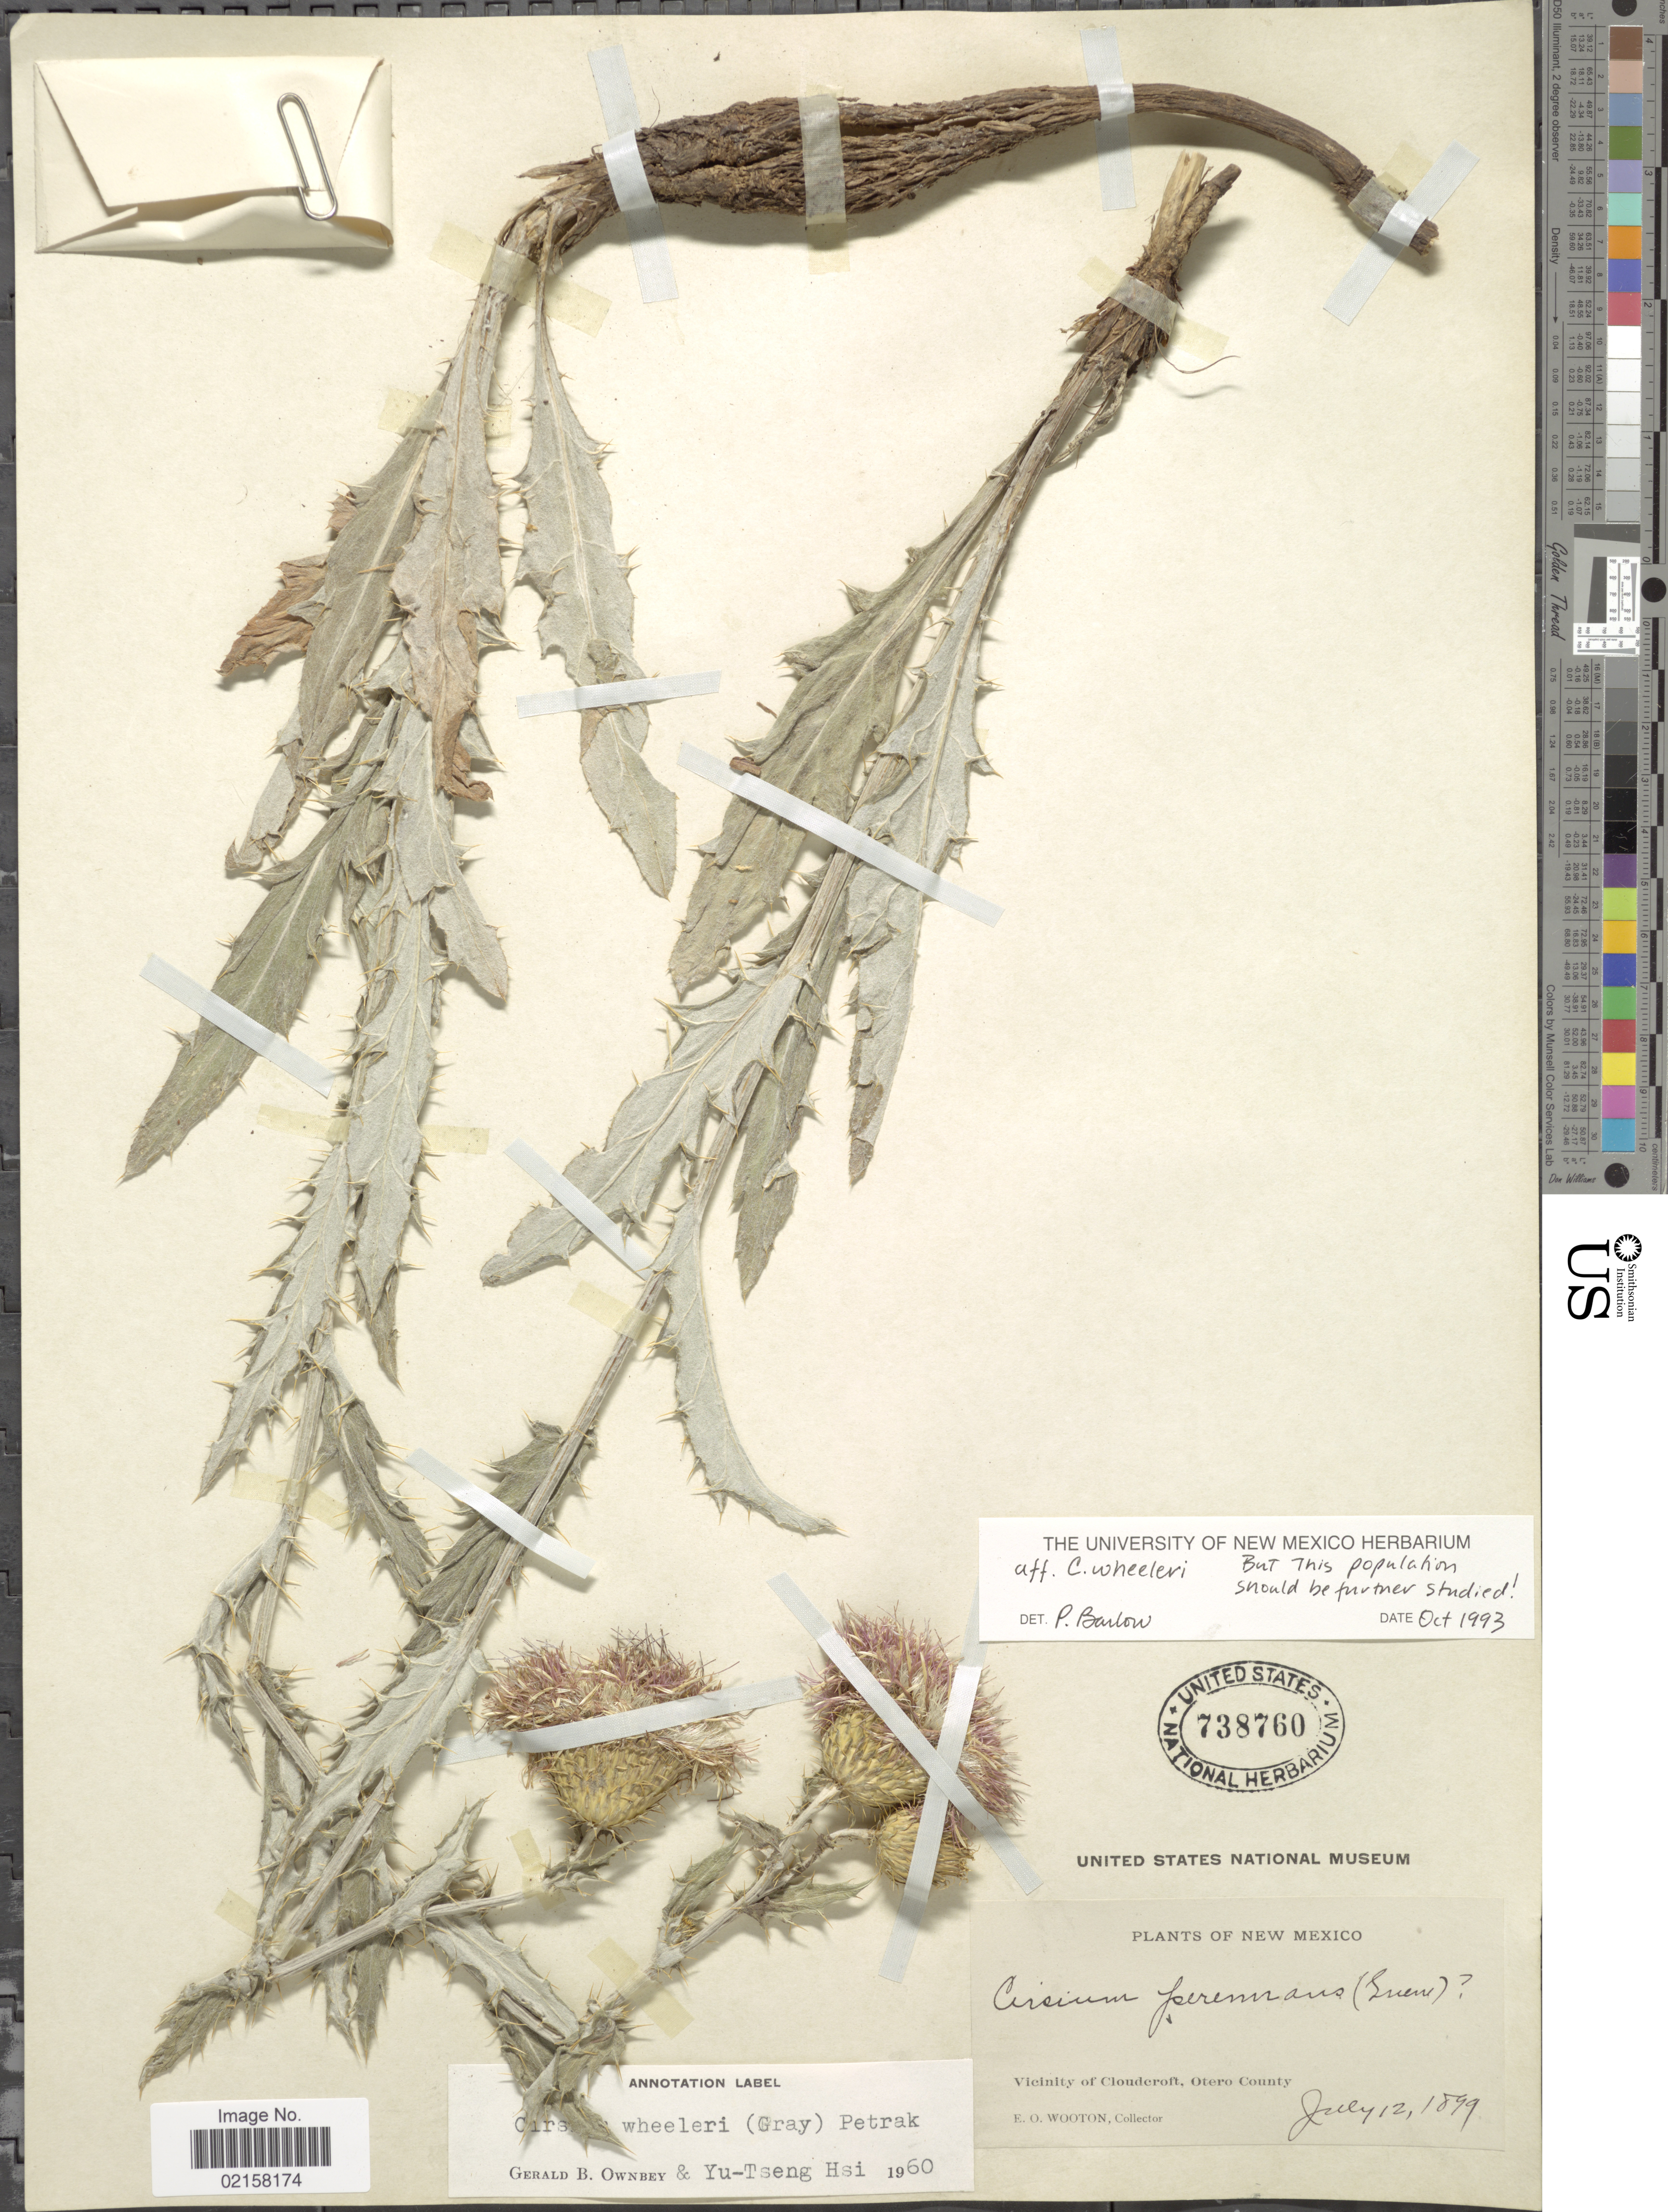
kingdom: Plantae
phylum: Tracheophyta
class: Magnoliopsida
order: Asterales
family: Asteraceae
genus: Cirsium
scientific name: Cirsium wheeleri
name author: (A. Gray) Petr.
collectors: E. O. Wooton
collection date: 1899-07-12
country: United States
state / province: New Mexico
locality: Vicinity of Cloudcroft, Otero County.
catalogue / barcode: US 738760